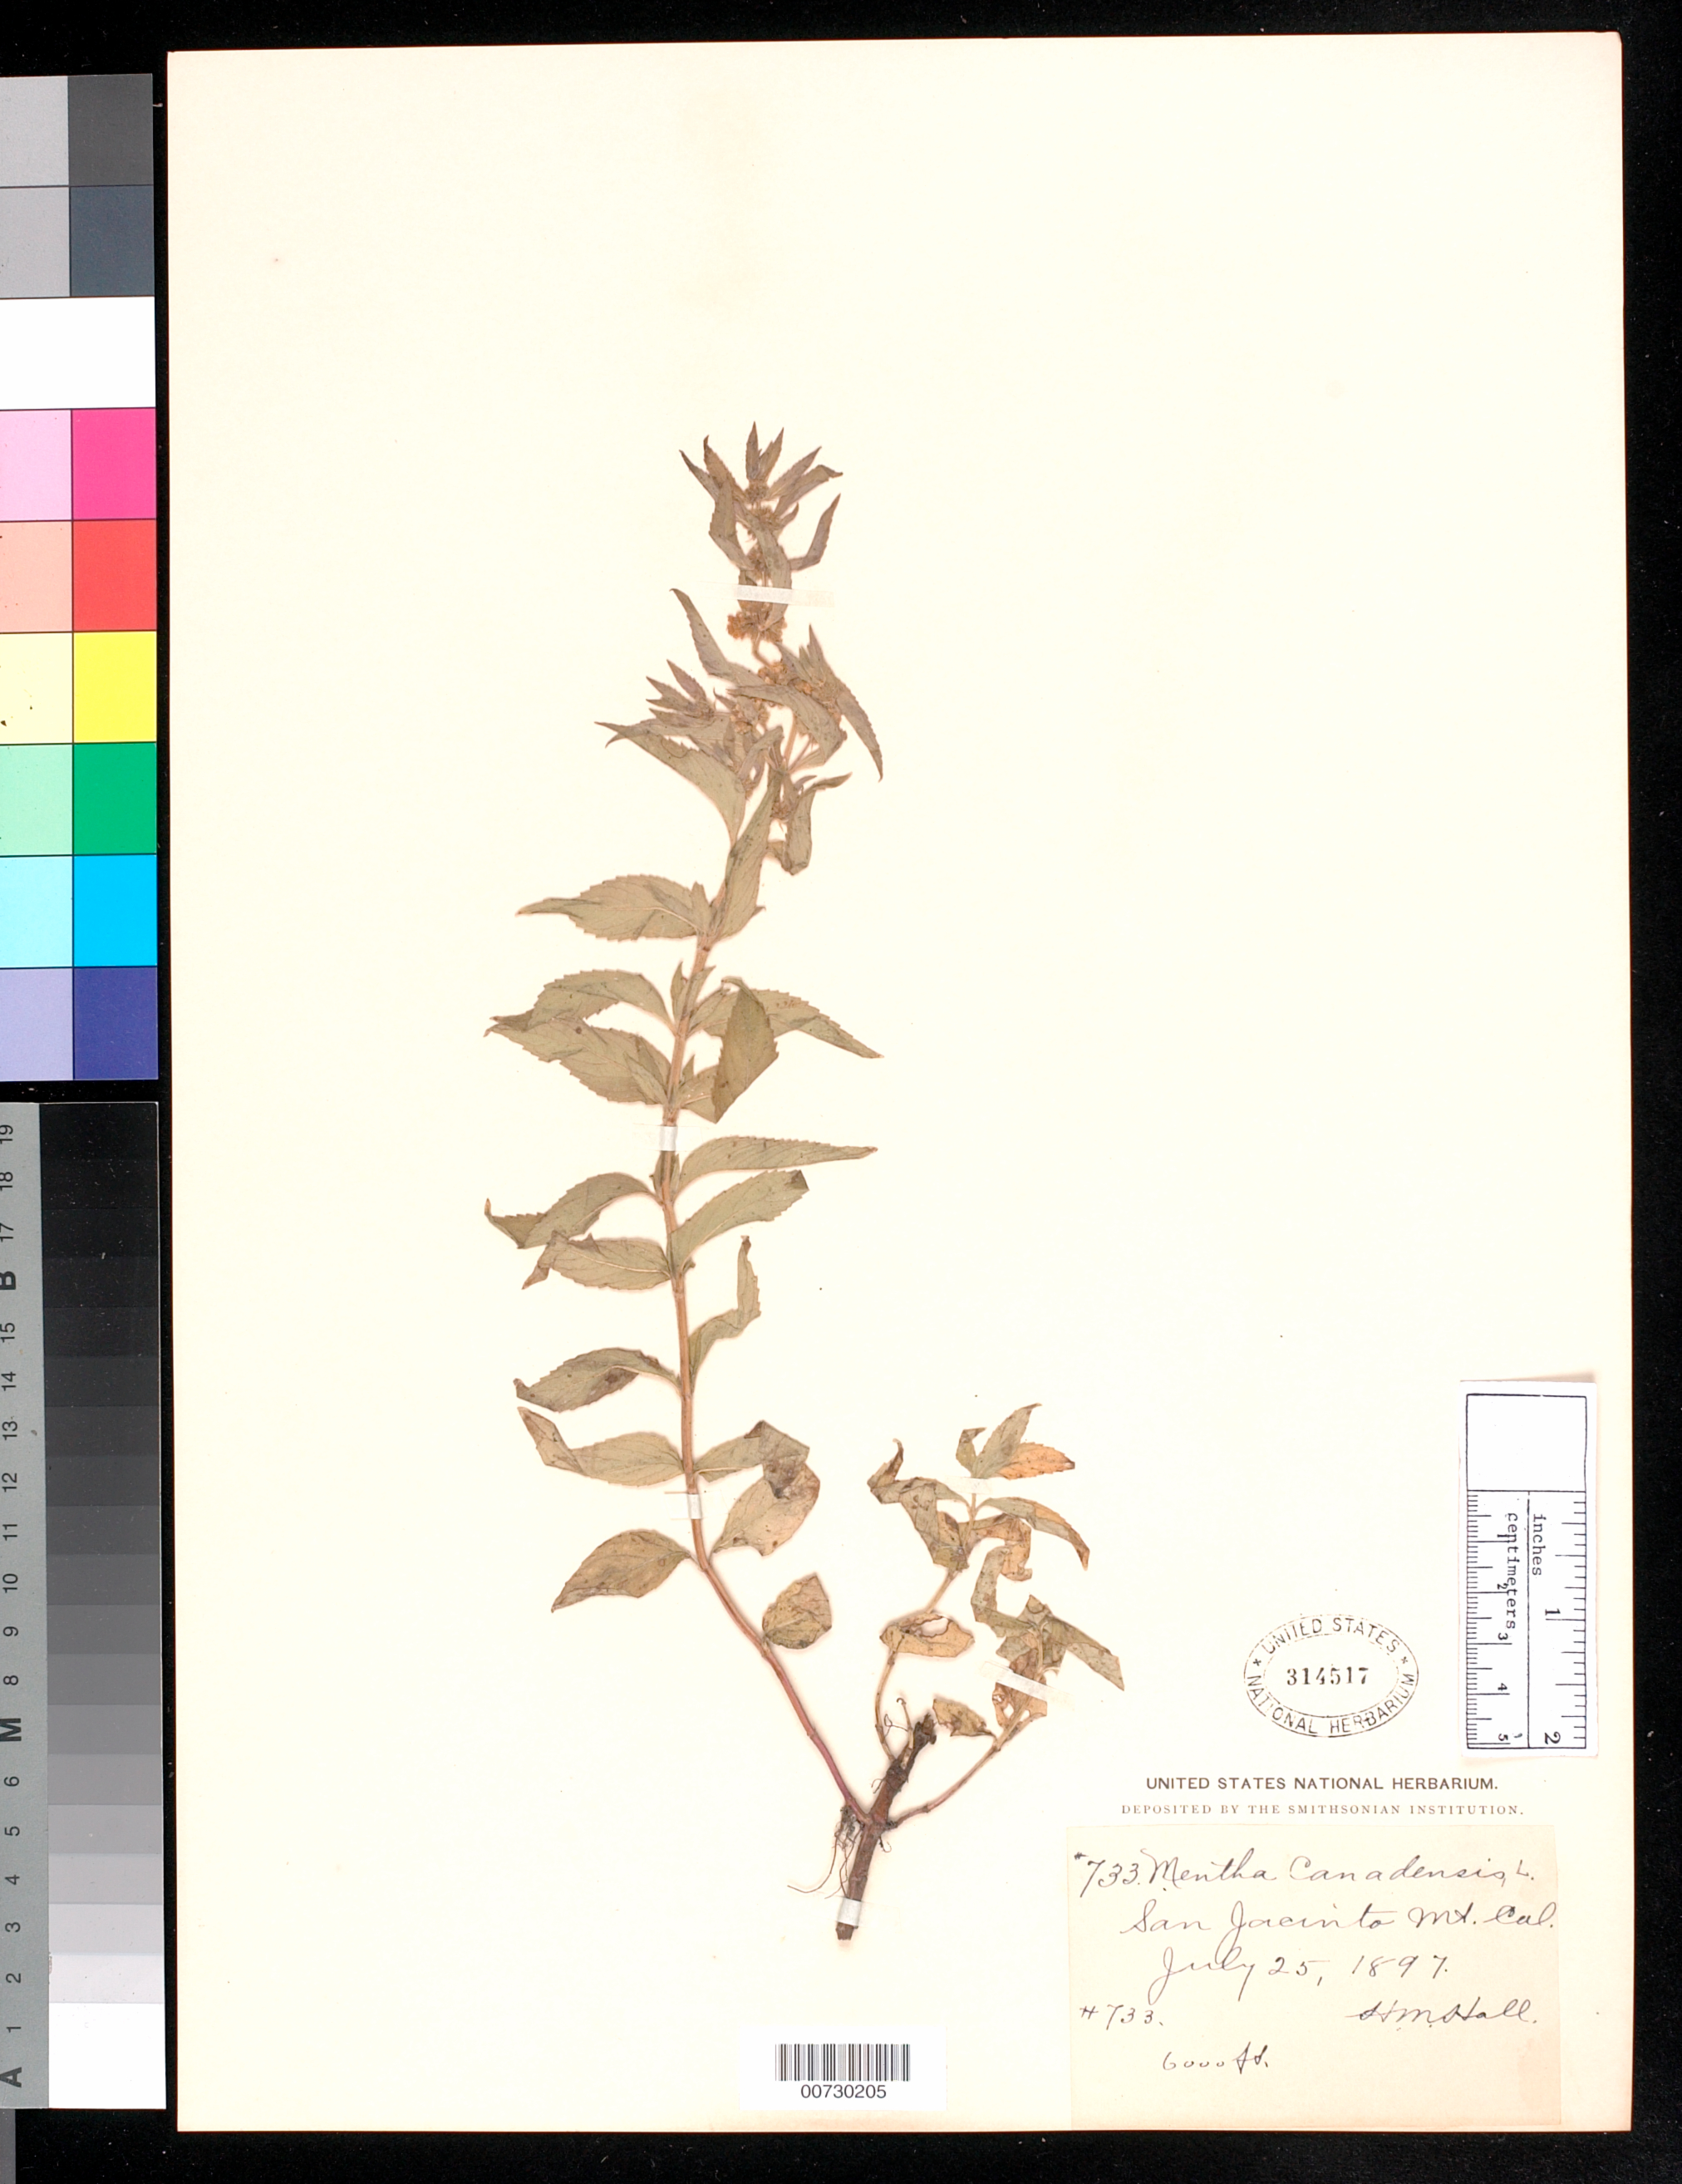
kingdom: Plantae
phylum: Tracheophyta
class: Magnoliopsida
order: Lamiales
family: Lamiaceae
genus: Mentha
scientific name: Mentha arvensis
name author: L.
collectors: H. M. Hall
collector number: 733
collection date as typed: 25 Jul 1897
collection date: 1897-07-25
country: United States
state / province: California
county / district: Riverside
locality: San Jacinto Mts.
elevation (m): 1829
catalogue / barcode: US 314517